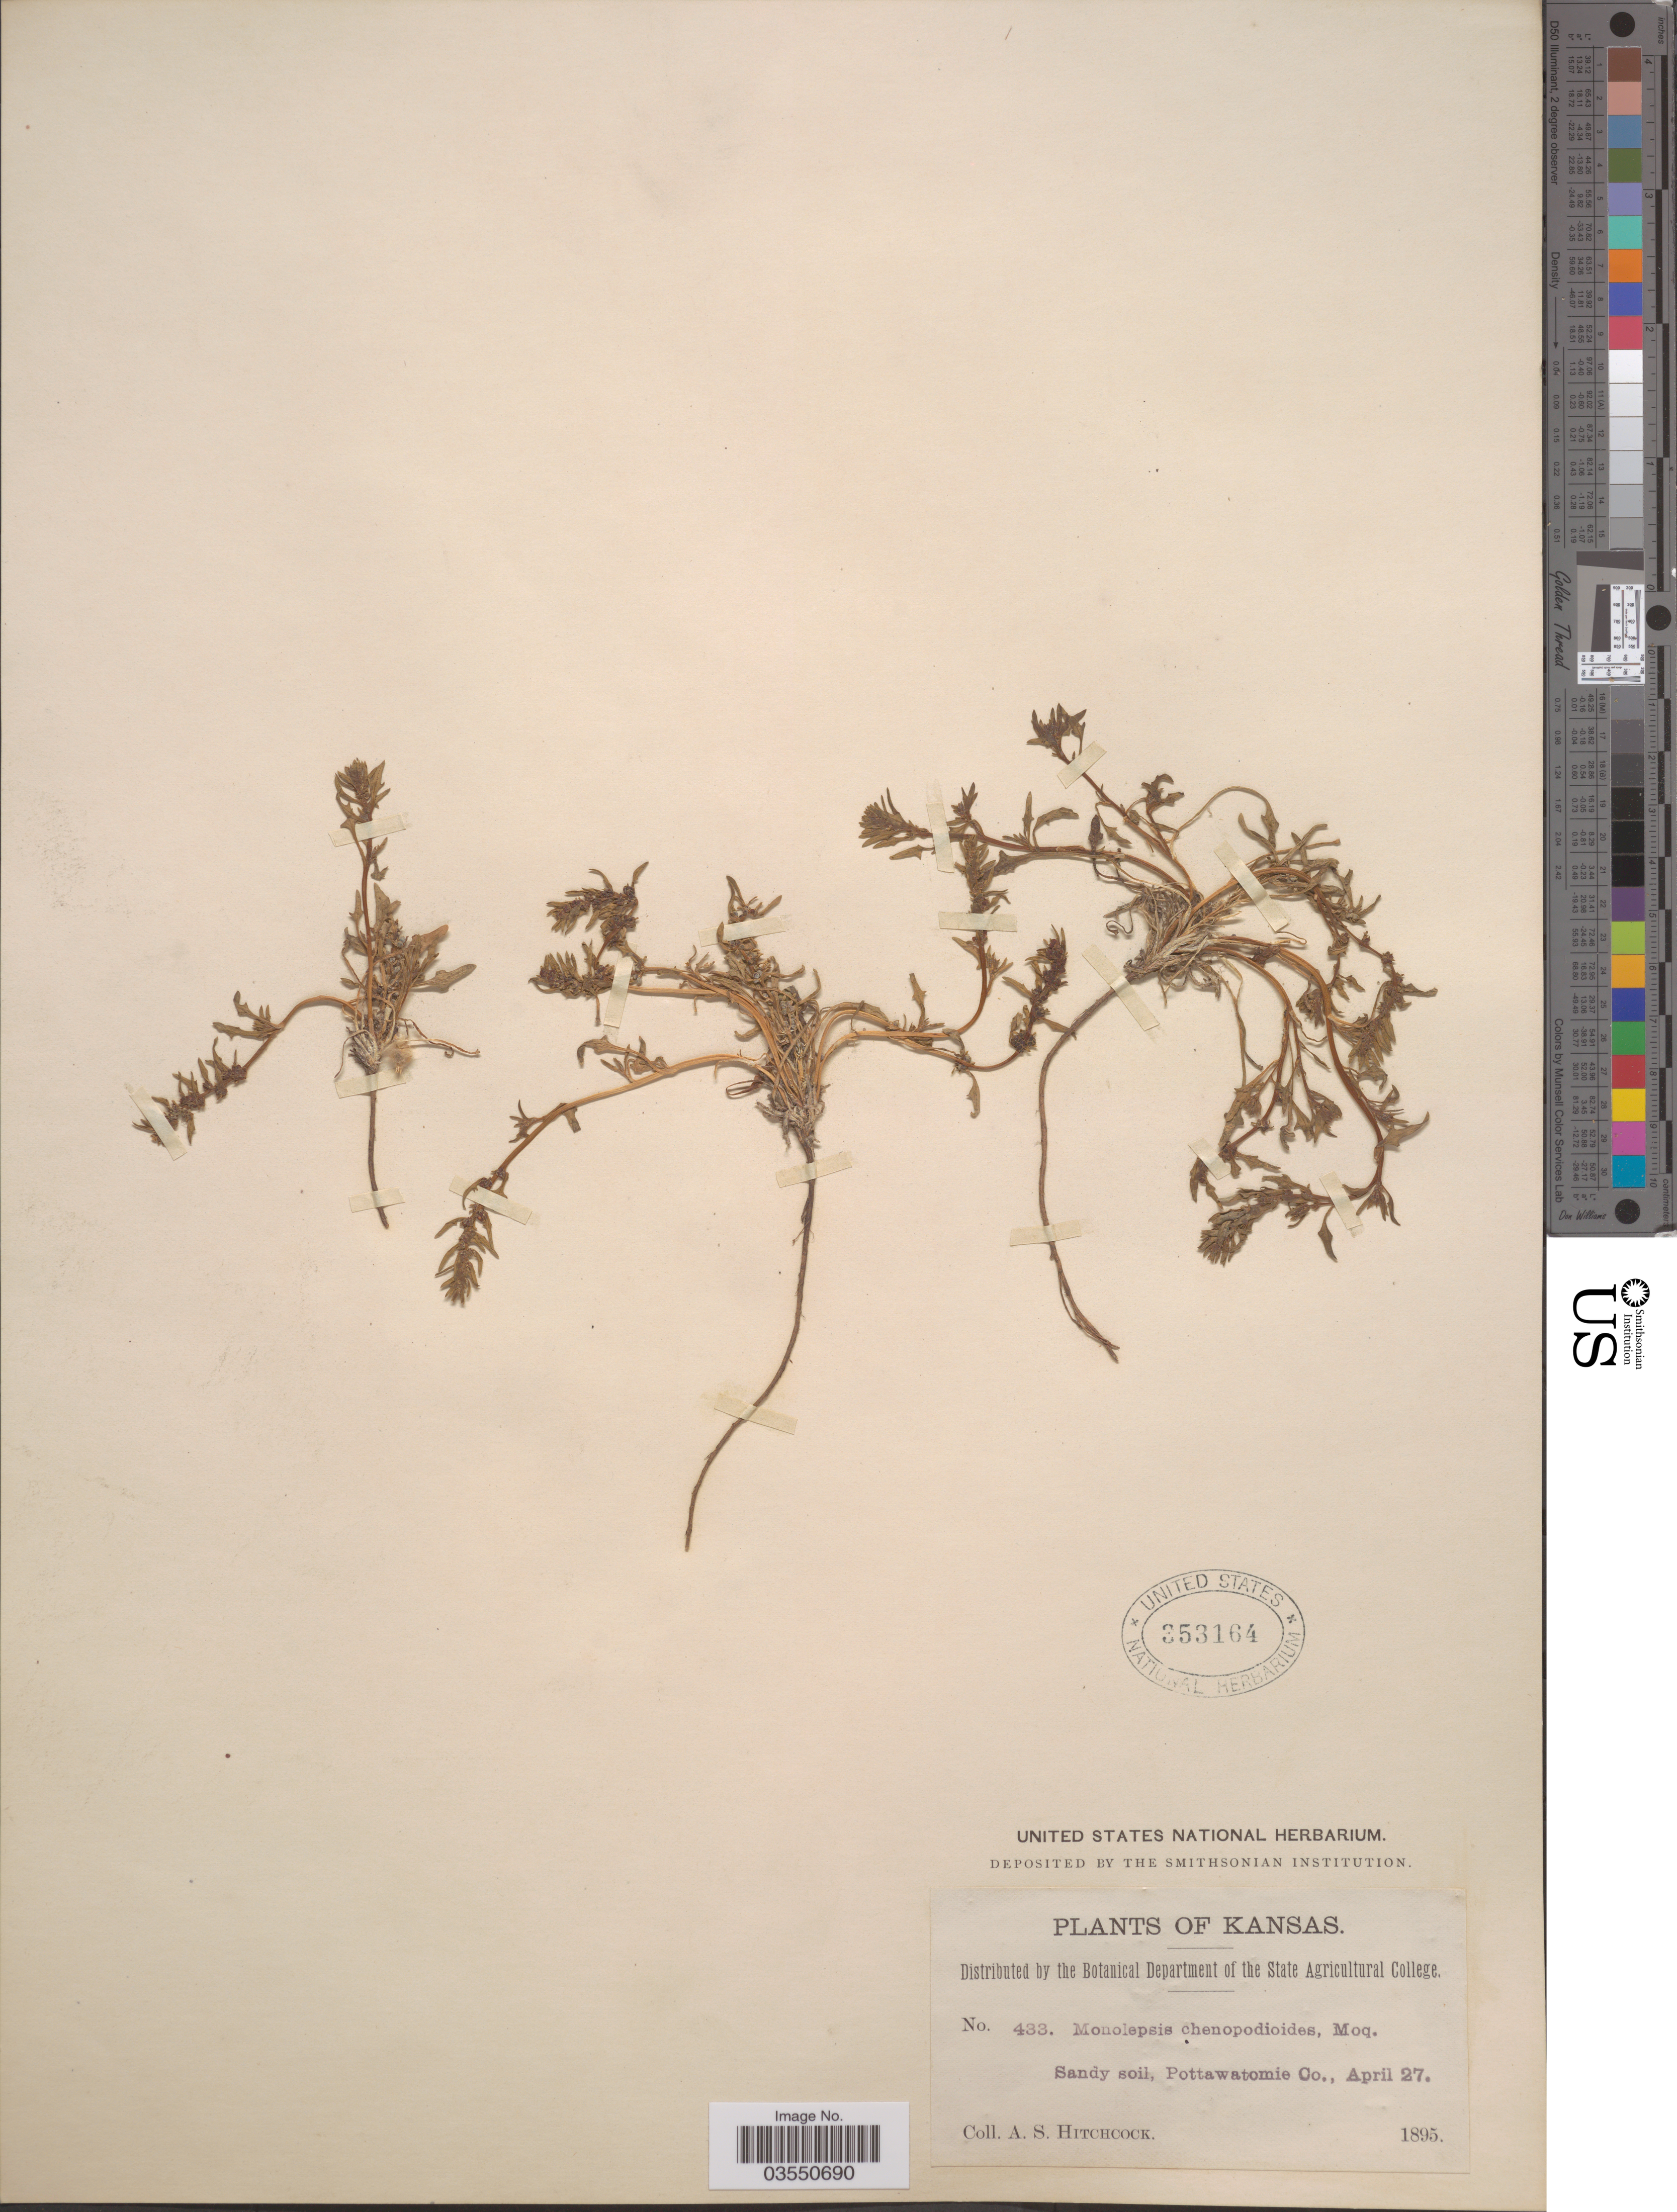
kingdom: Plantae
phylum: Tracheophyta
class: Magnoliopsida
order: Caryophyllales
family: Amaranthaceae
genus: Blitum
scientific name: Blitum nuttallianum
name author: Schult.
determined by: U.S. National Herbarium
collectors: A. S. Hitchcock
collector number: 433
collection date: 1895-04-27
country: United States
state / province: Kansas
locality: Pottawatomie Co.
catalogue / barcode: US 353164